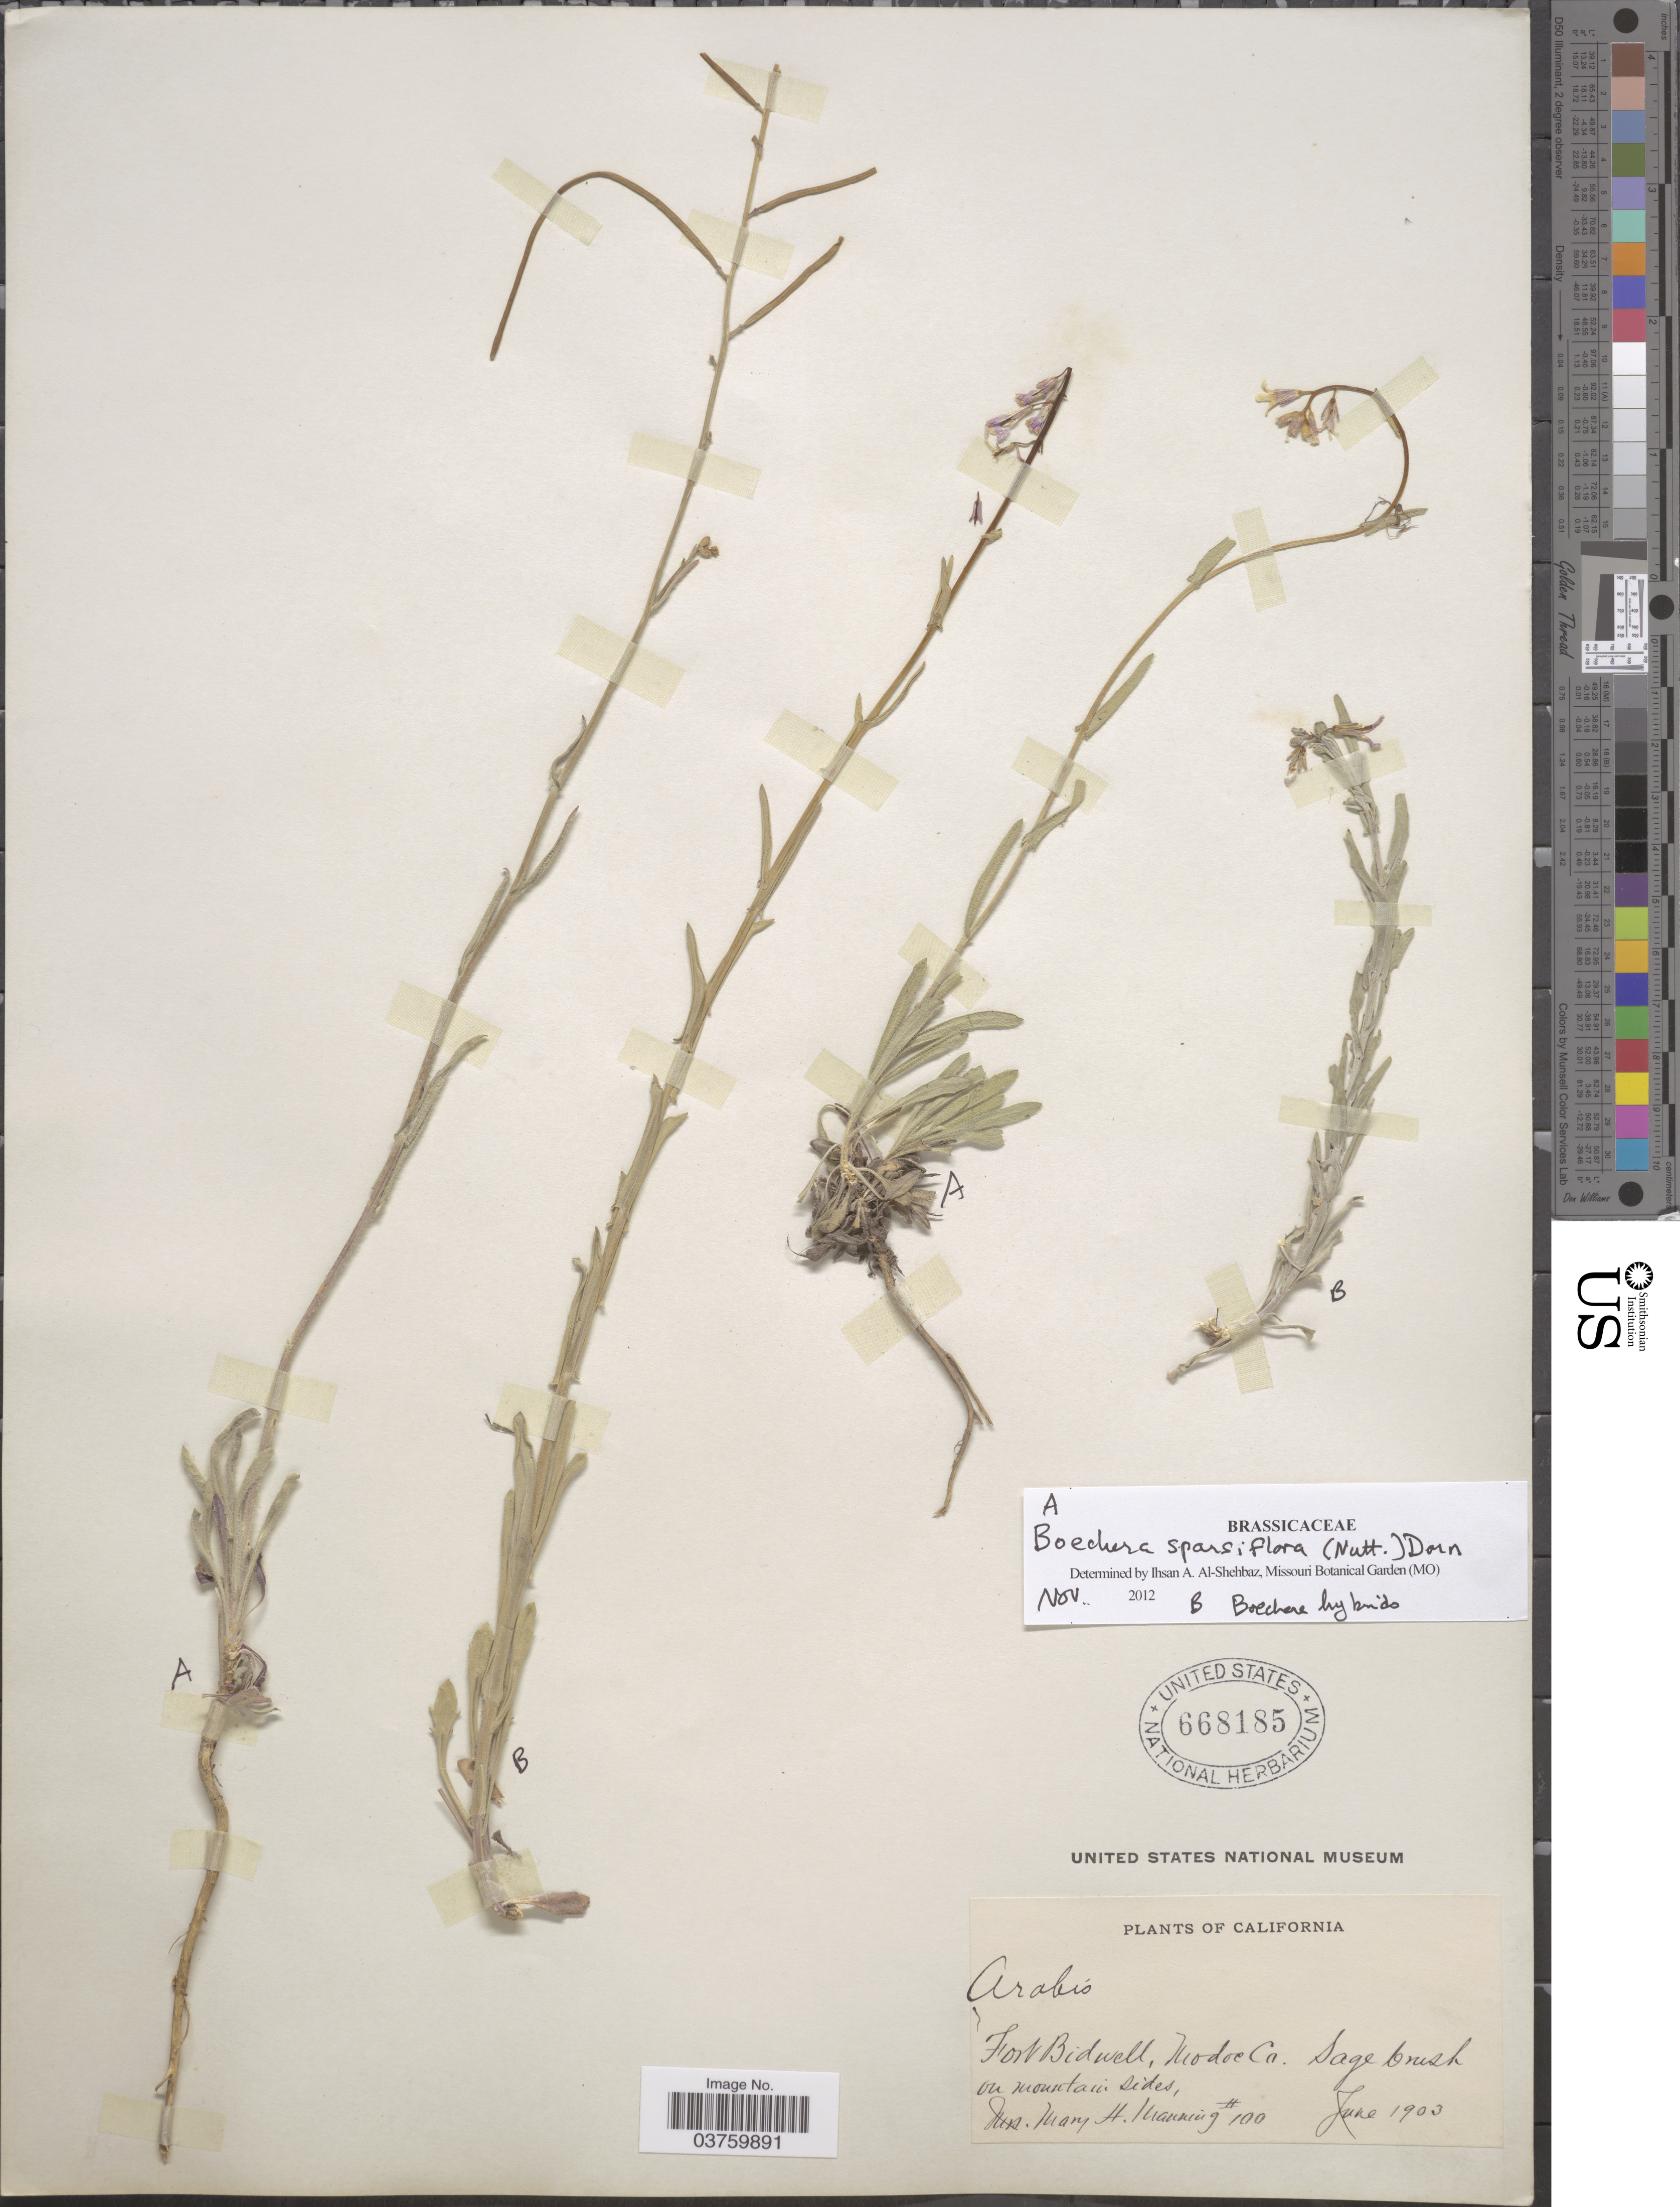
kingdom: Plantae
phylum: Tracheophyta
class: Magnoliopsida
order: Brassicales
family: Brassicaceae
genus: Boechera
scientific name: Boechera sparsiflora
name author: (Nutt.) Dorn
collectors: M. Manning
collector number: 100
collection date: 1903-06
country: United States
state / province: California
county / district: Modoc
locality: Fort Bidwell, Modoc Co.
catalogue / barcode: US 668185